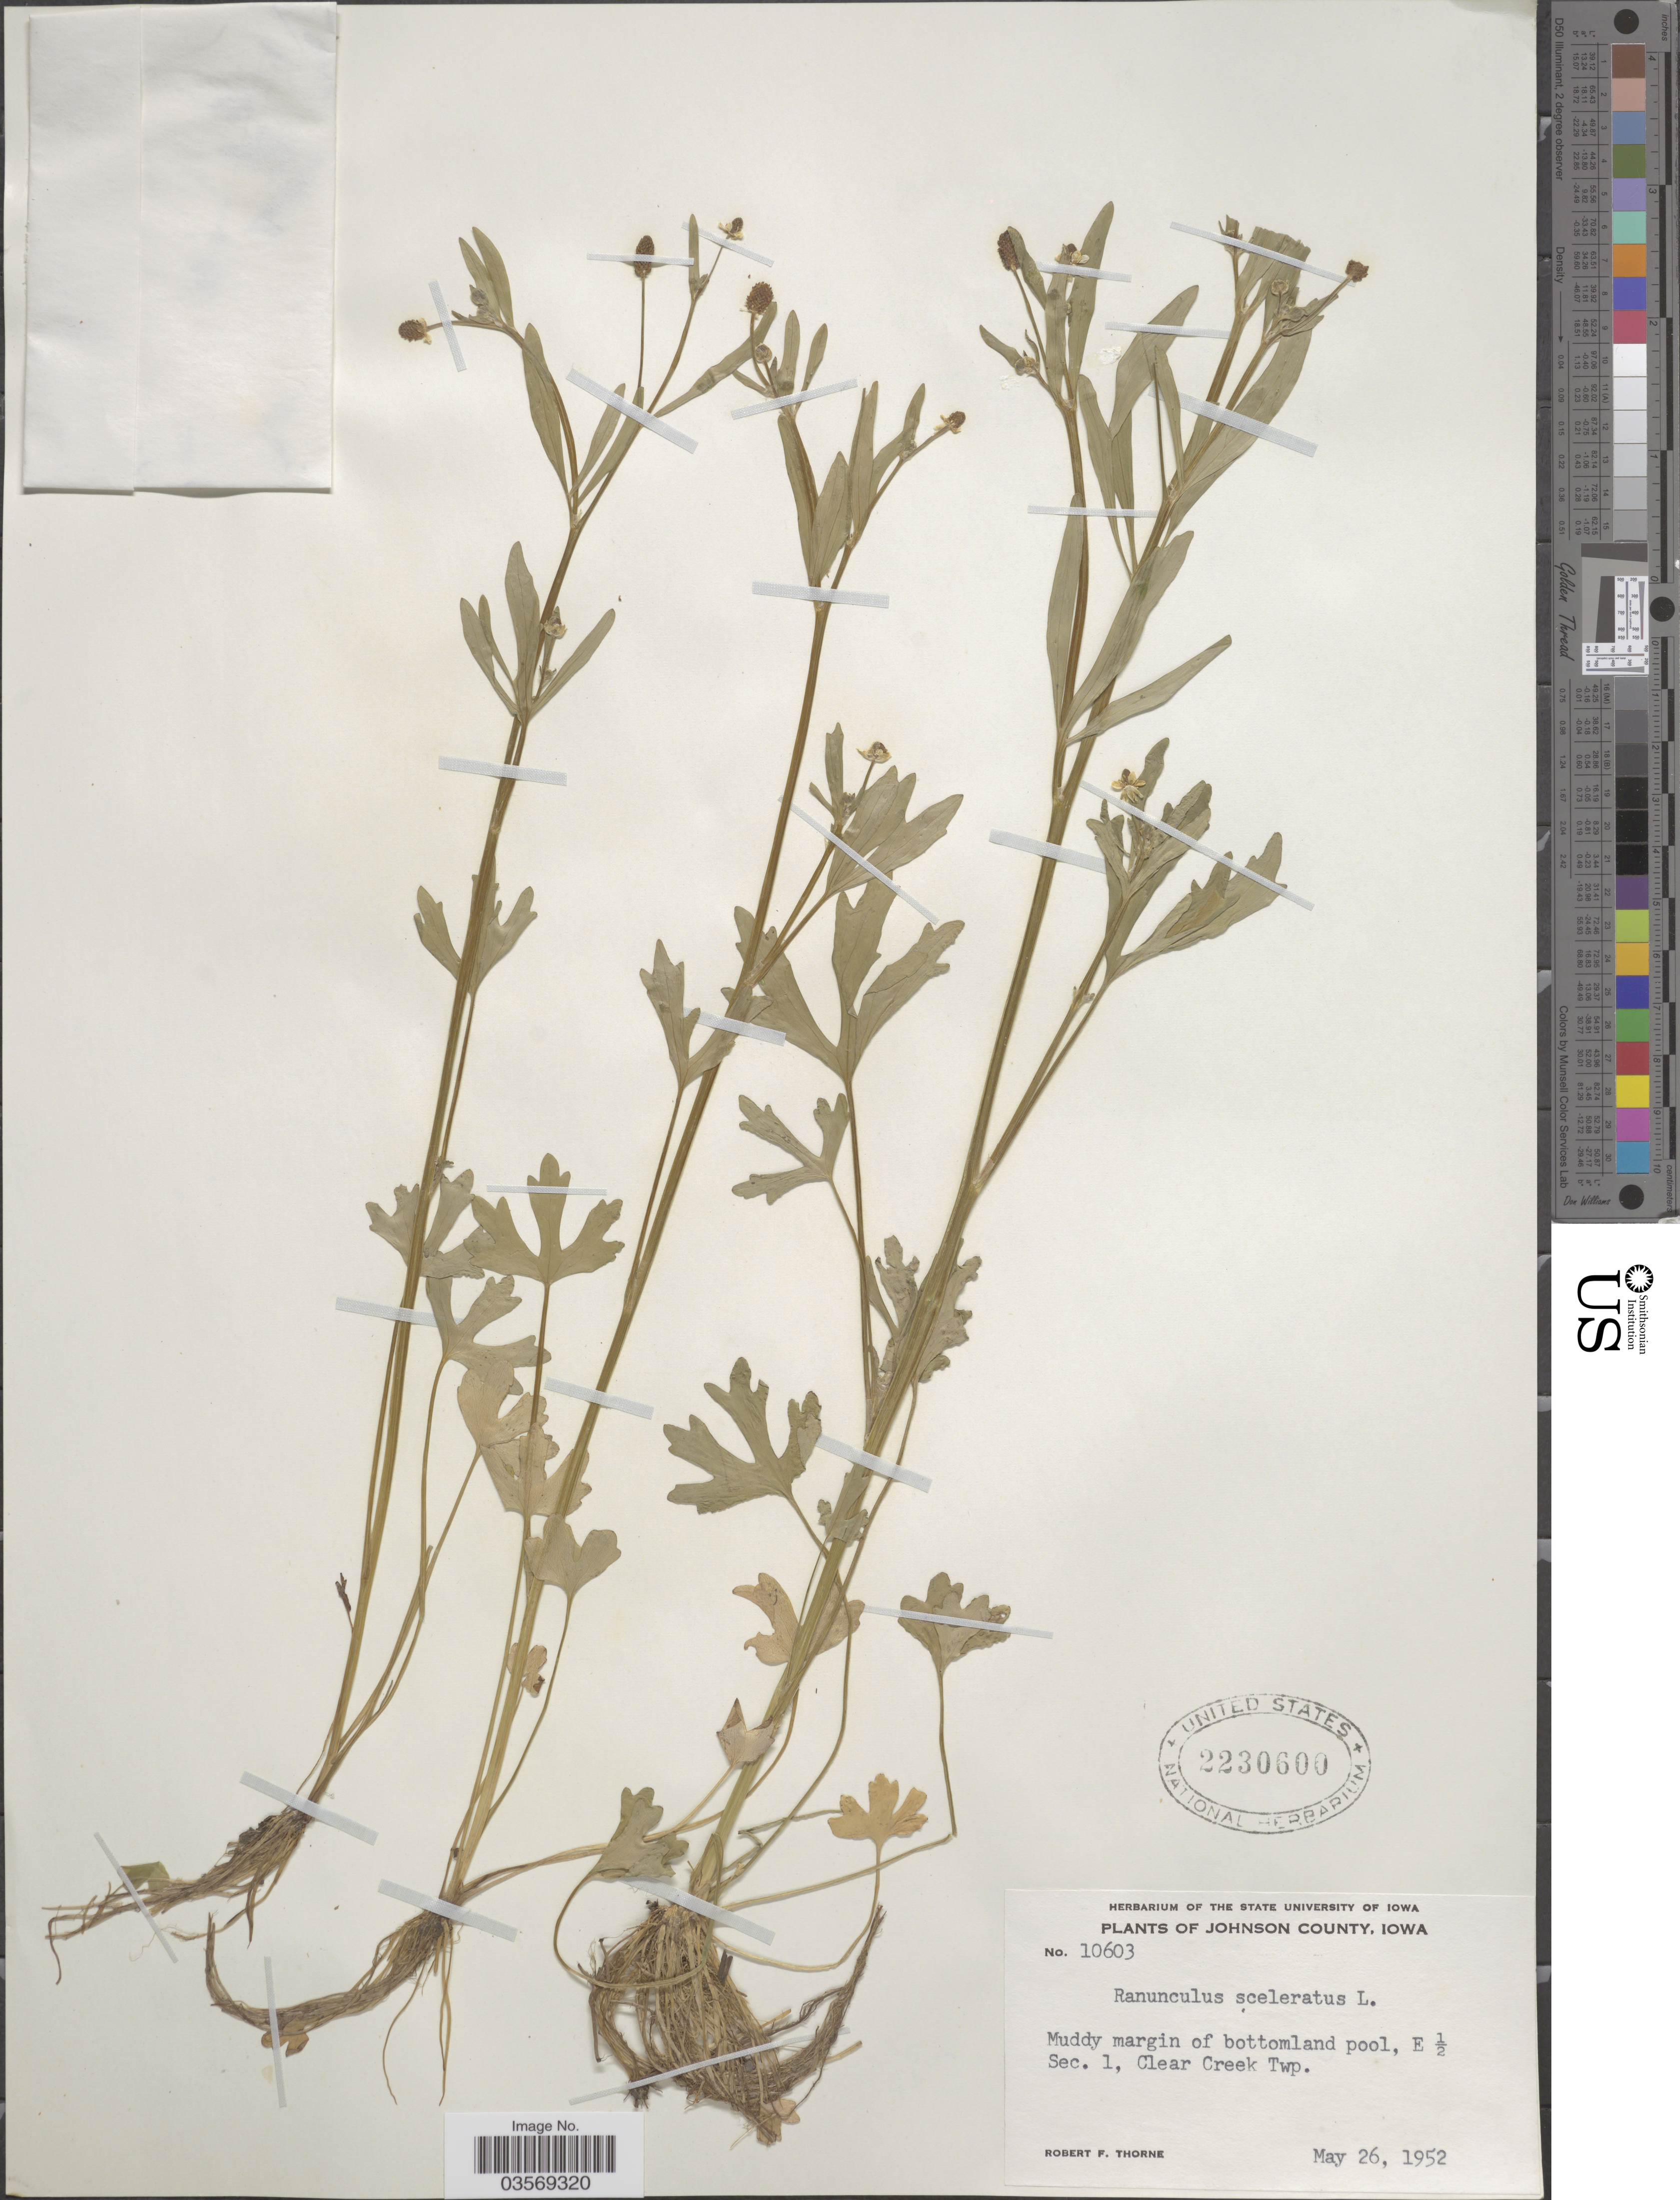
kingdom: Plantae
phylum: Tracheophyta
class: Magnoliopsida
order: Ranunculales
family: Ranunculaceae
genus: Ranunculus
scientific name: Ranunculus sceleratus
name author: L.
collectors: R. F. Thorne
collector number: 10603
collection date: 1952-05-26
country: United States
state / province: Iowa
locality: Johnson County. Muddy margin of bottomland pool, E ½ Sec. 1, Clear Creek Twp.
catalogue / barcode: US 2230600